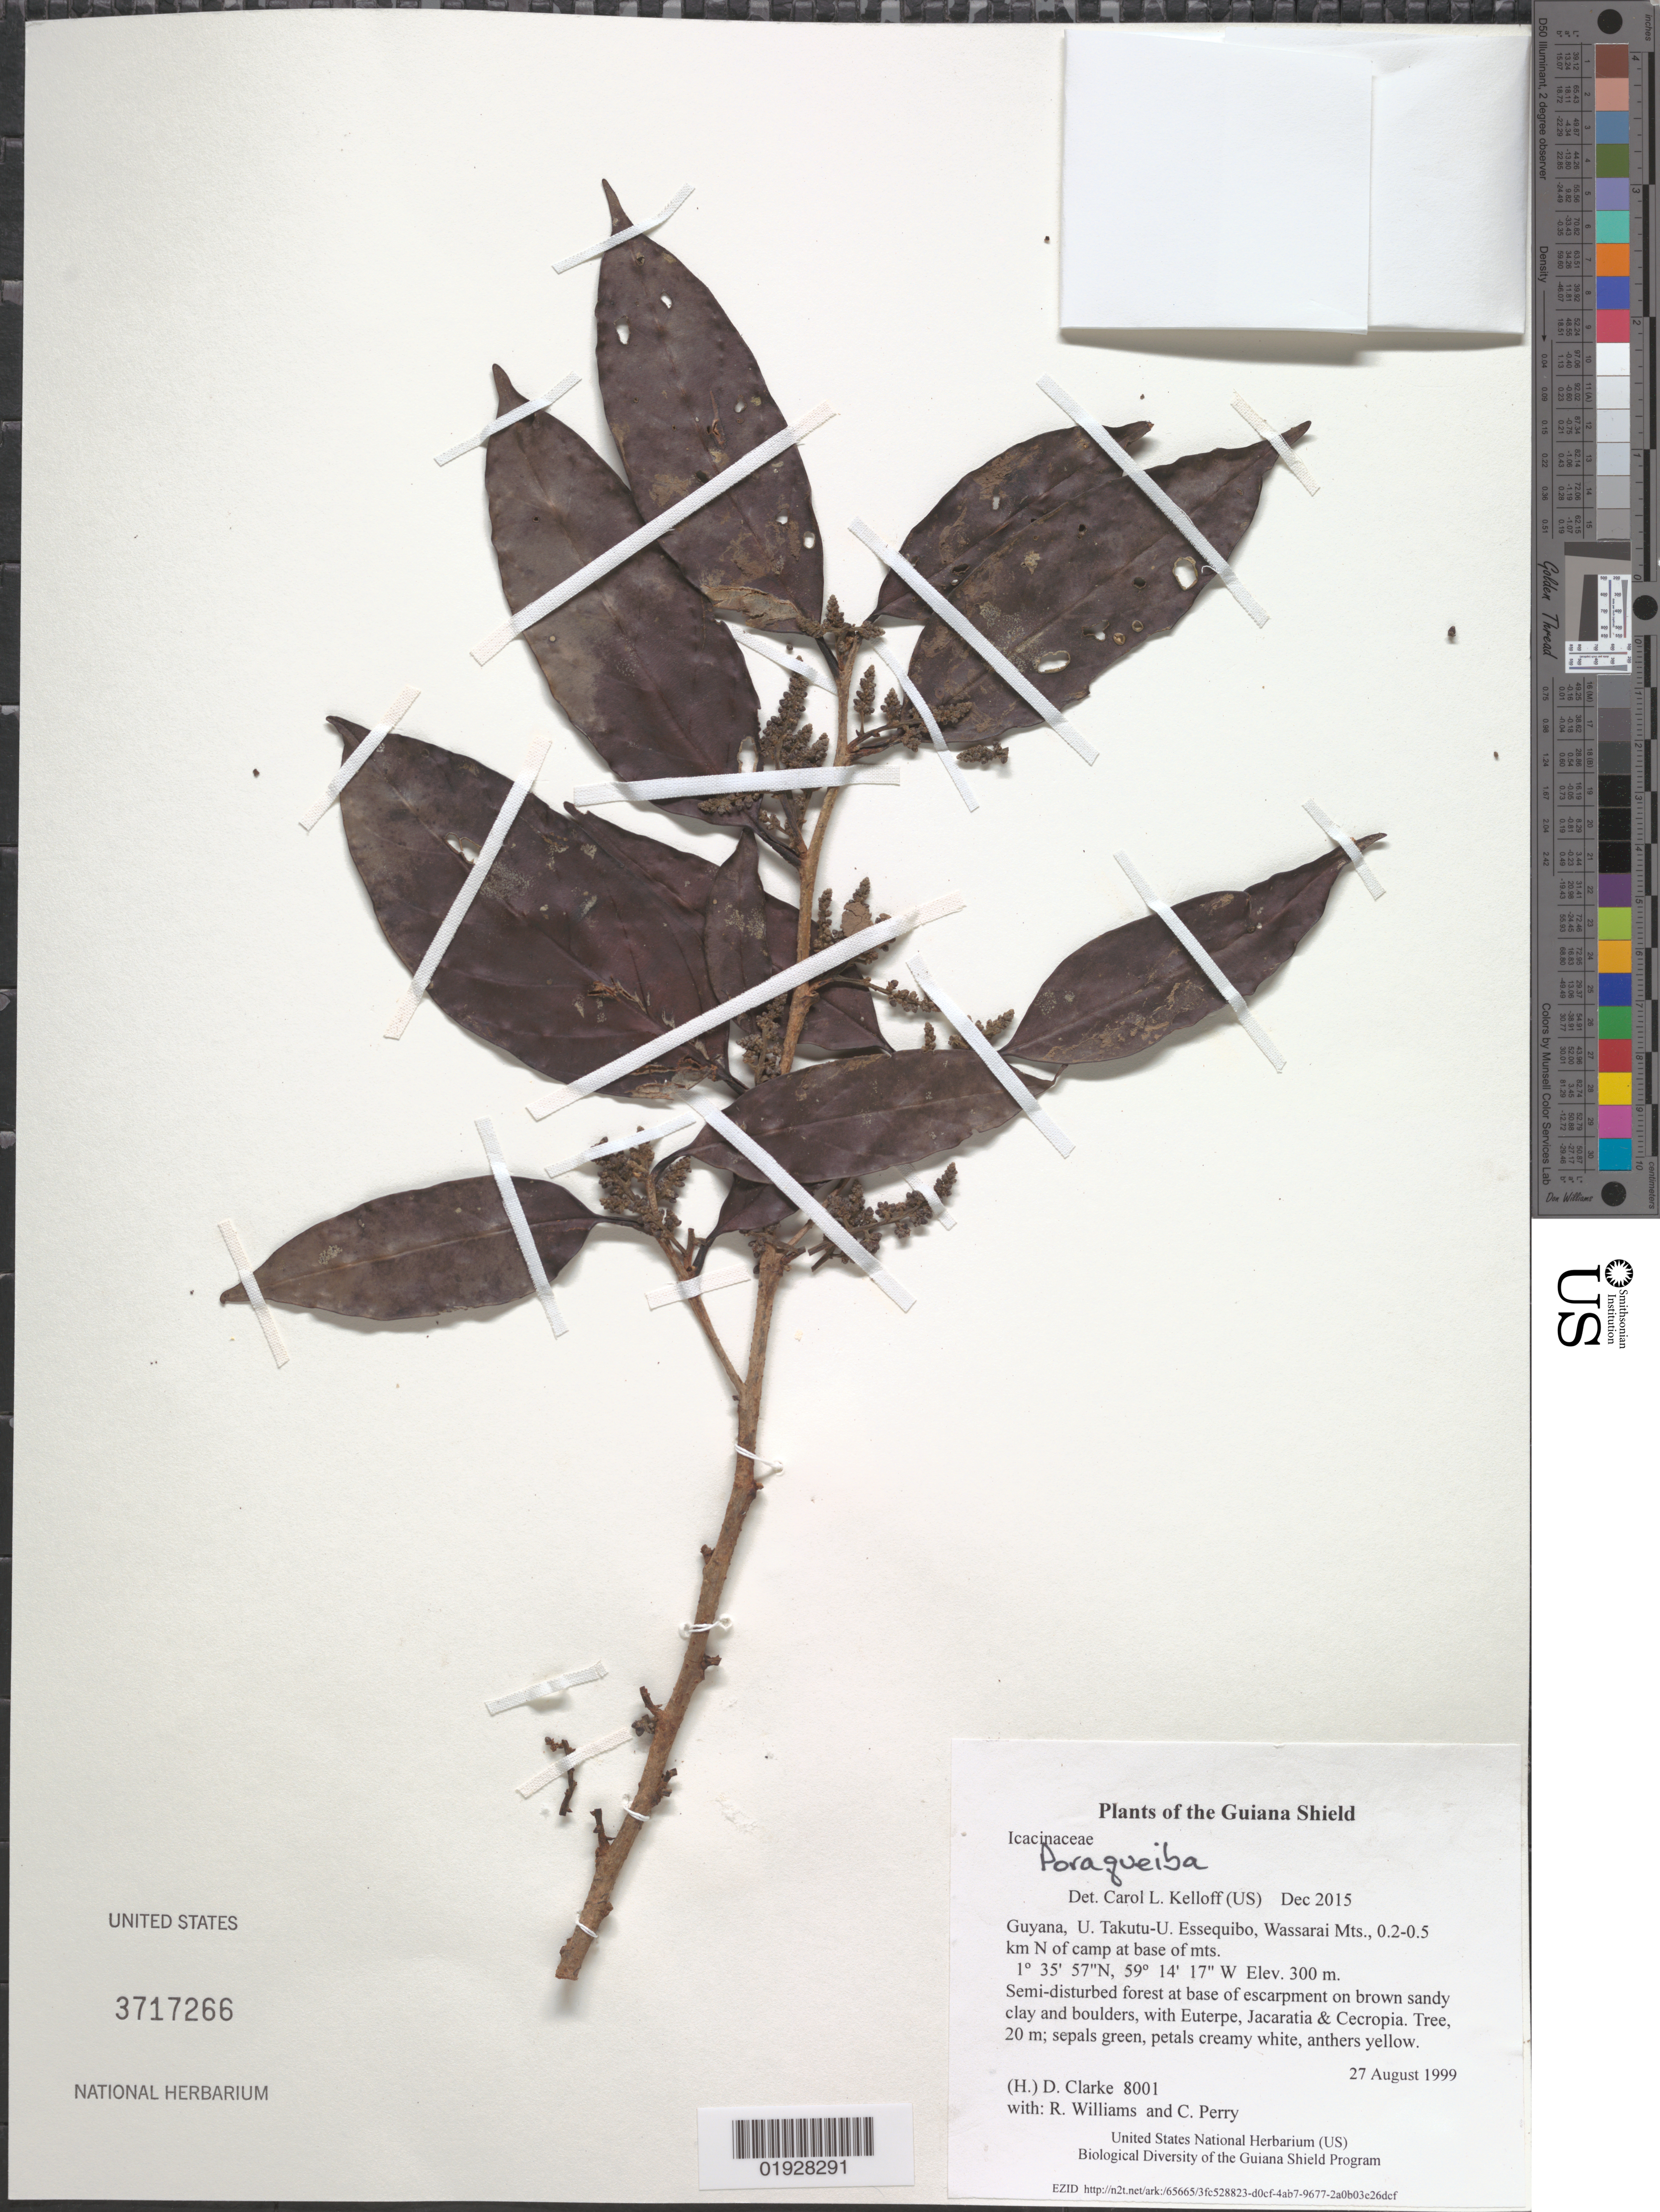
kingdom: Plantae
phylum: Tracheophyta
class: Magnoliopsida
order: Metteniusales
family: Metteniusaceae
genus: Poraqueiba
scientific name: Poraqueiba sp.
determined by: Kelloff, Carol L., (US), Smithsonian Institution - National Museum of Natural History (UNITED STATES)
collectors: H. D. Clarke, R. Williams & C. Perry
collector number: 8001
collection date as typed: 27 August 1999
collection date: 1999-08-27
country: Guyana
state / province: U. Takutu-U. Essequibo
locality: Wassarai Mts., 0.2-0.5 km N of camp at base of mts.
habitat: Semi-disturbed forest at base of escarpment on brown sandy clay and boulders, with Euterpe, Jacaratia & Cecropia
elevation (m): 300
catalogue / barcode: US 3717266